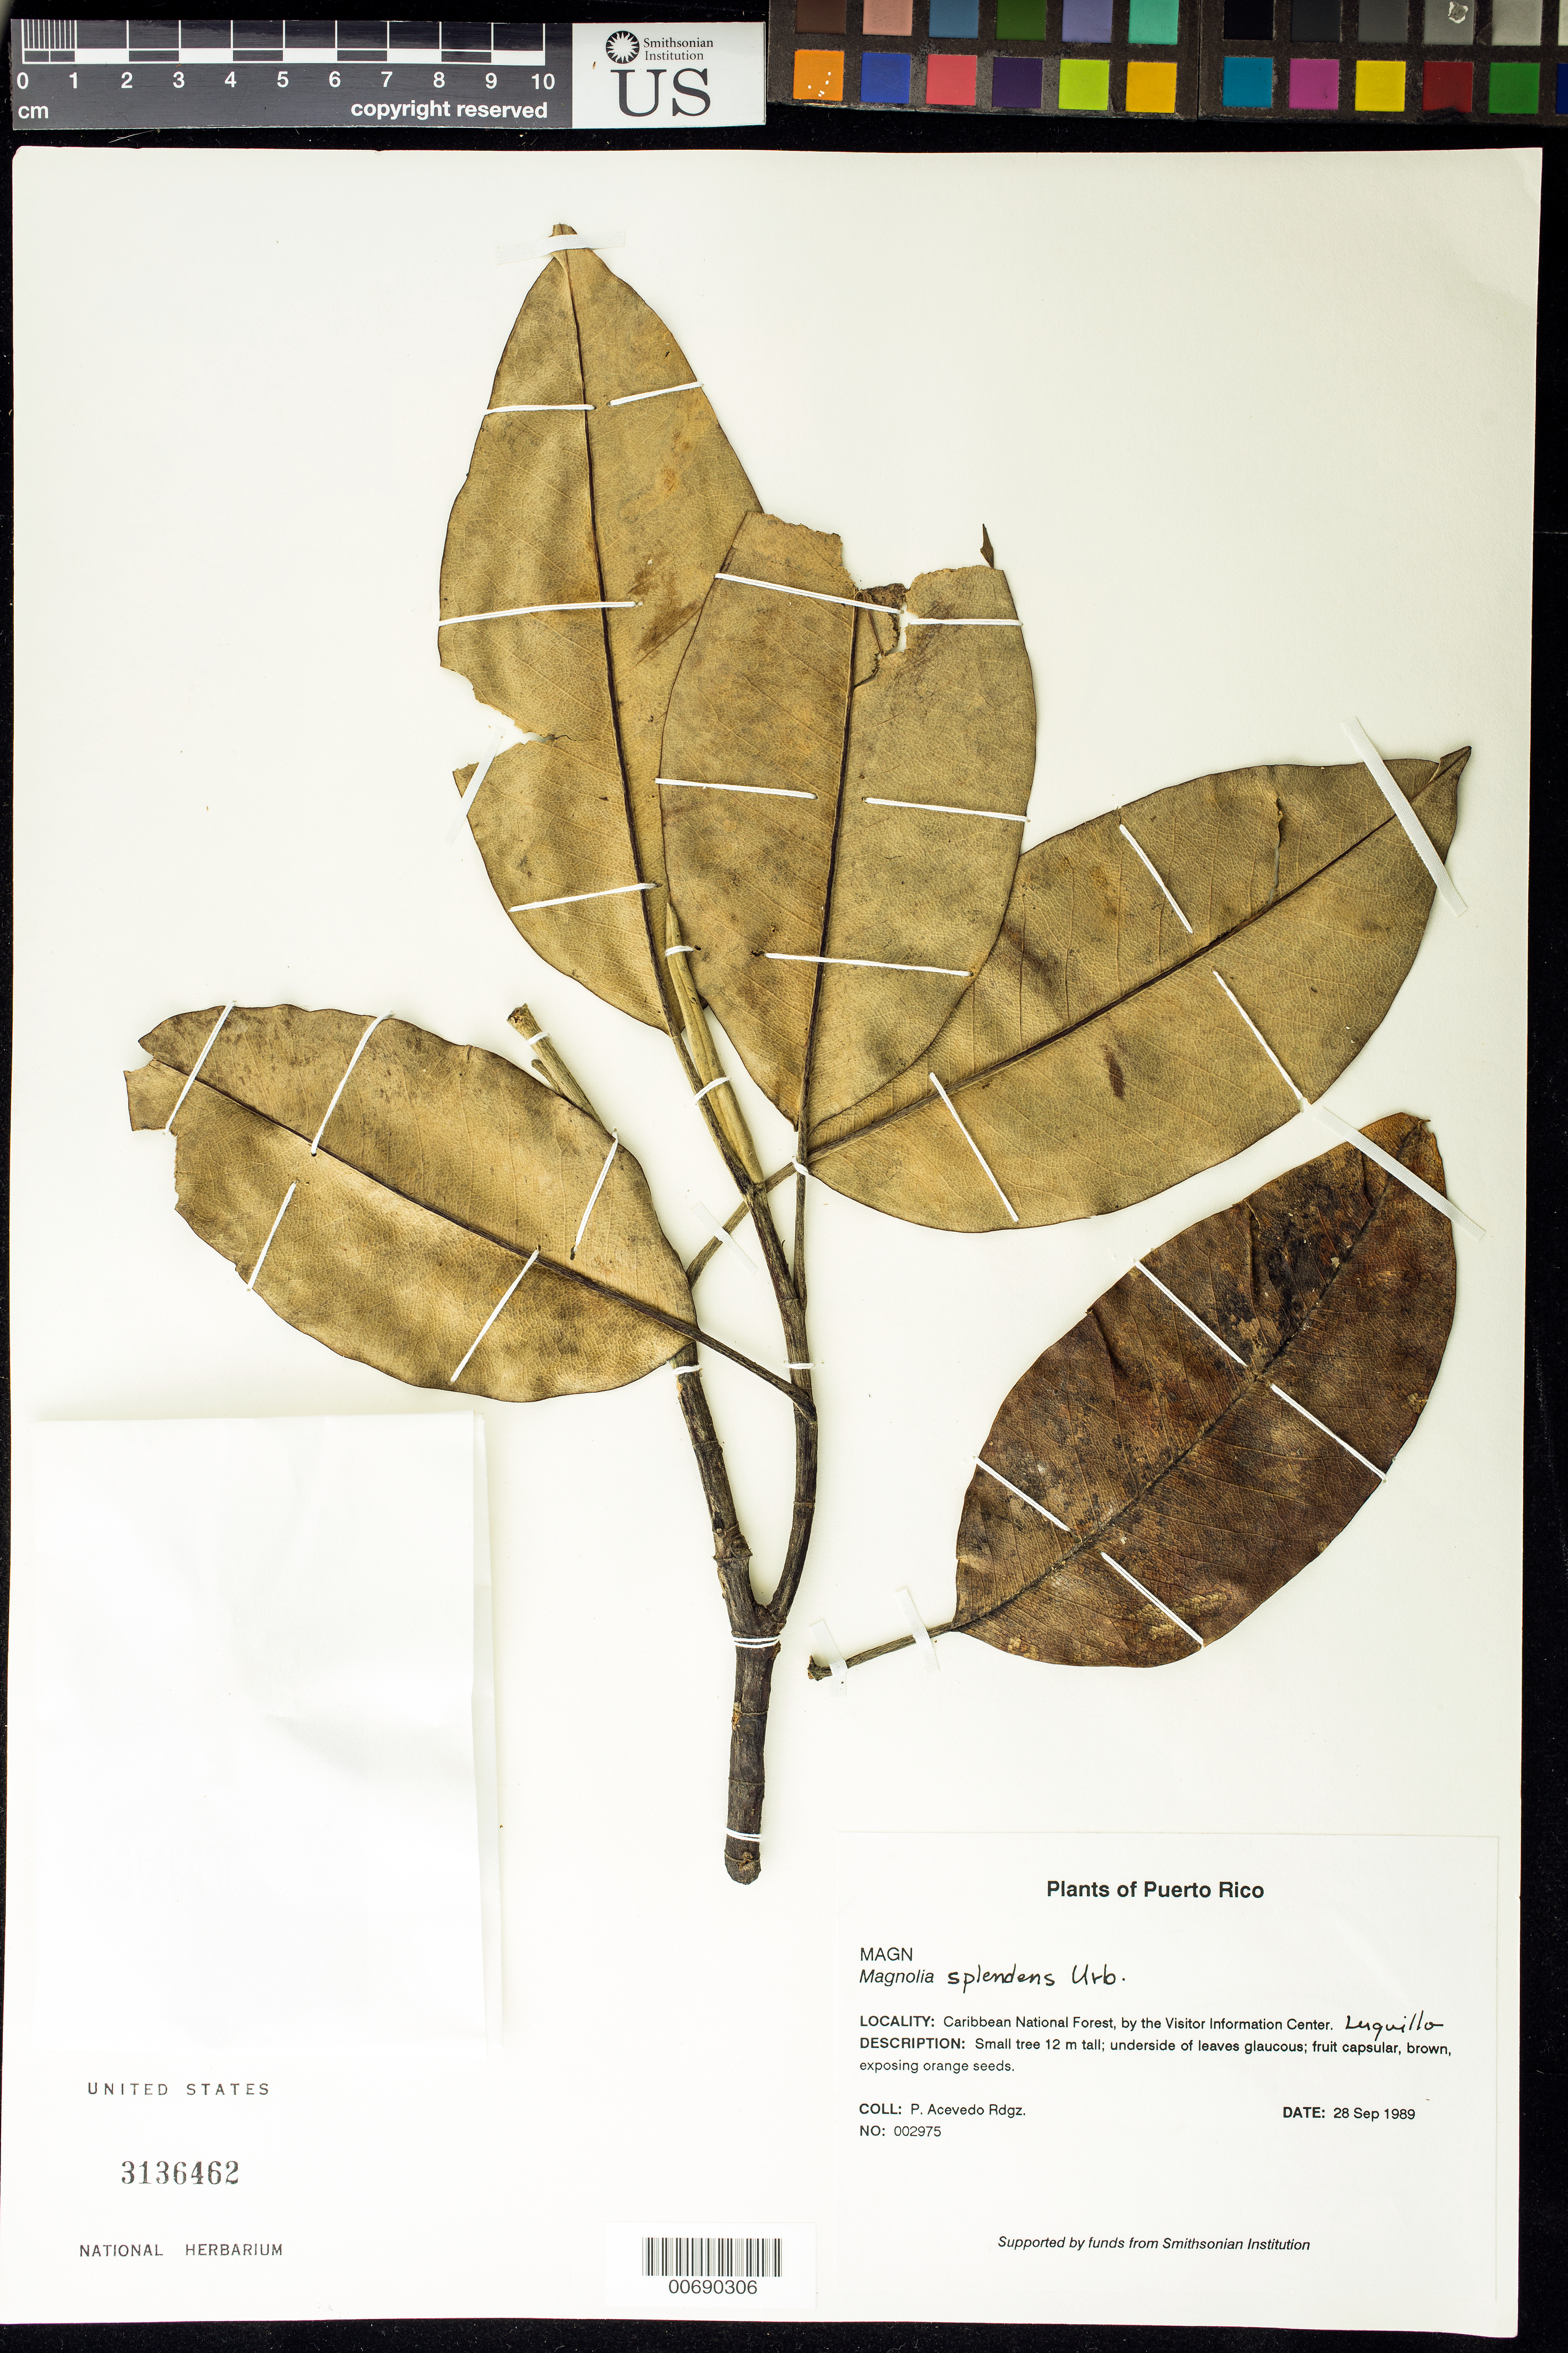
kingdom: Plantae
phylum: Tracheophyta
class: Magnoliopsida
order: Magnoliales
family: Magnoliaceae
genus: Magnolia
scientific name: Magnolia splendens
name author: Urb.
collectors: P. Acevedo-Rodr.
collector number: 2975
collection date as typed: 28 Sep 1989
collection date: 1989-09-28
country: Puerto Rico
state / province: Río Grande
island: Puerto Rico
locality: Río Grande; Caribbean National Forest, by the Visitor Information Center.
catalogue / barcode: US 3136462